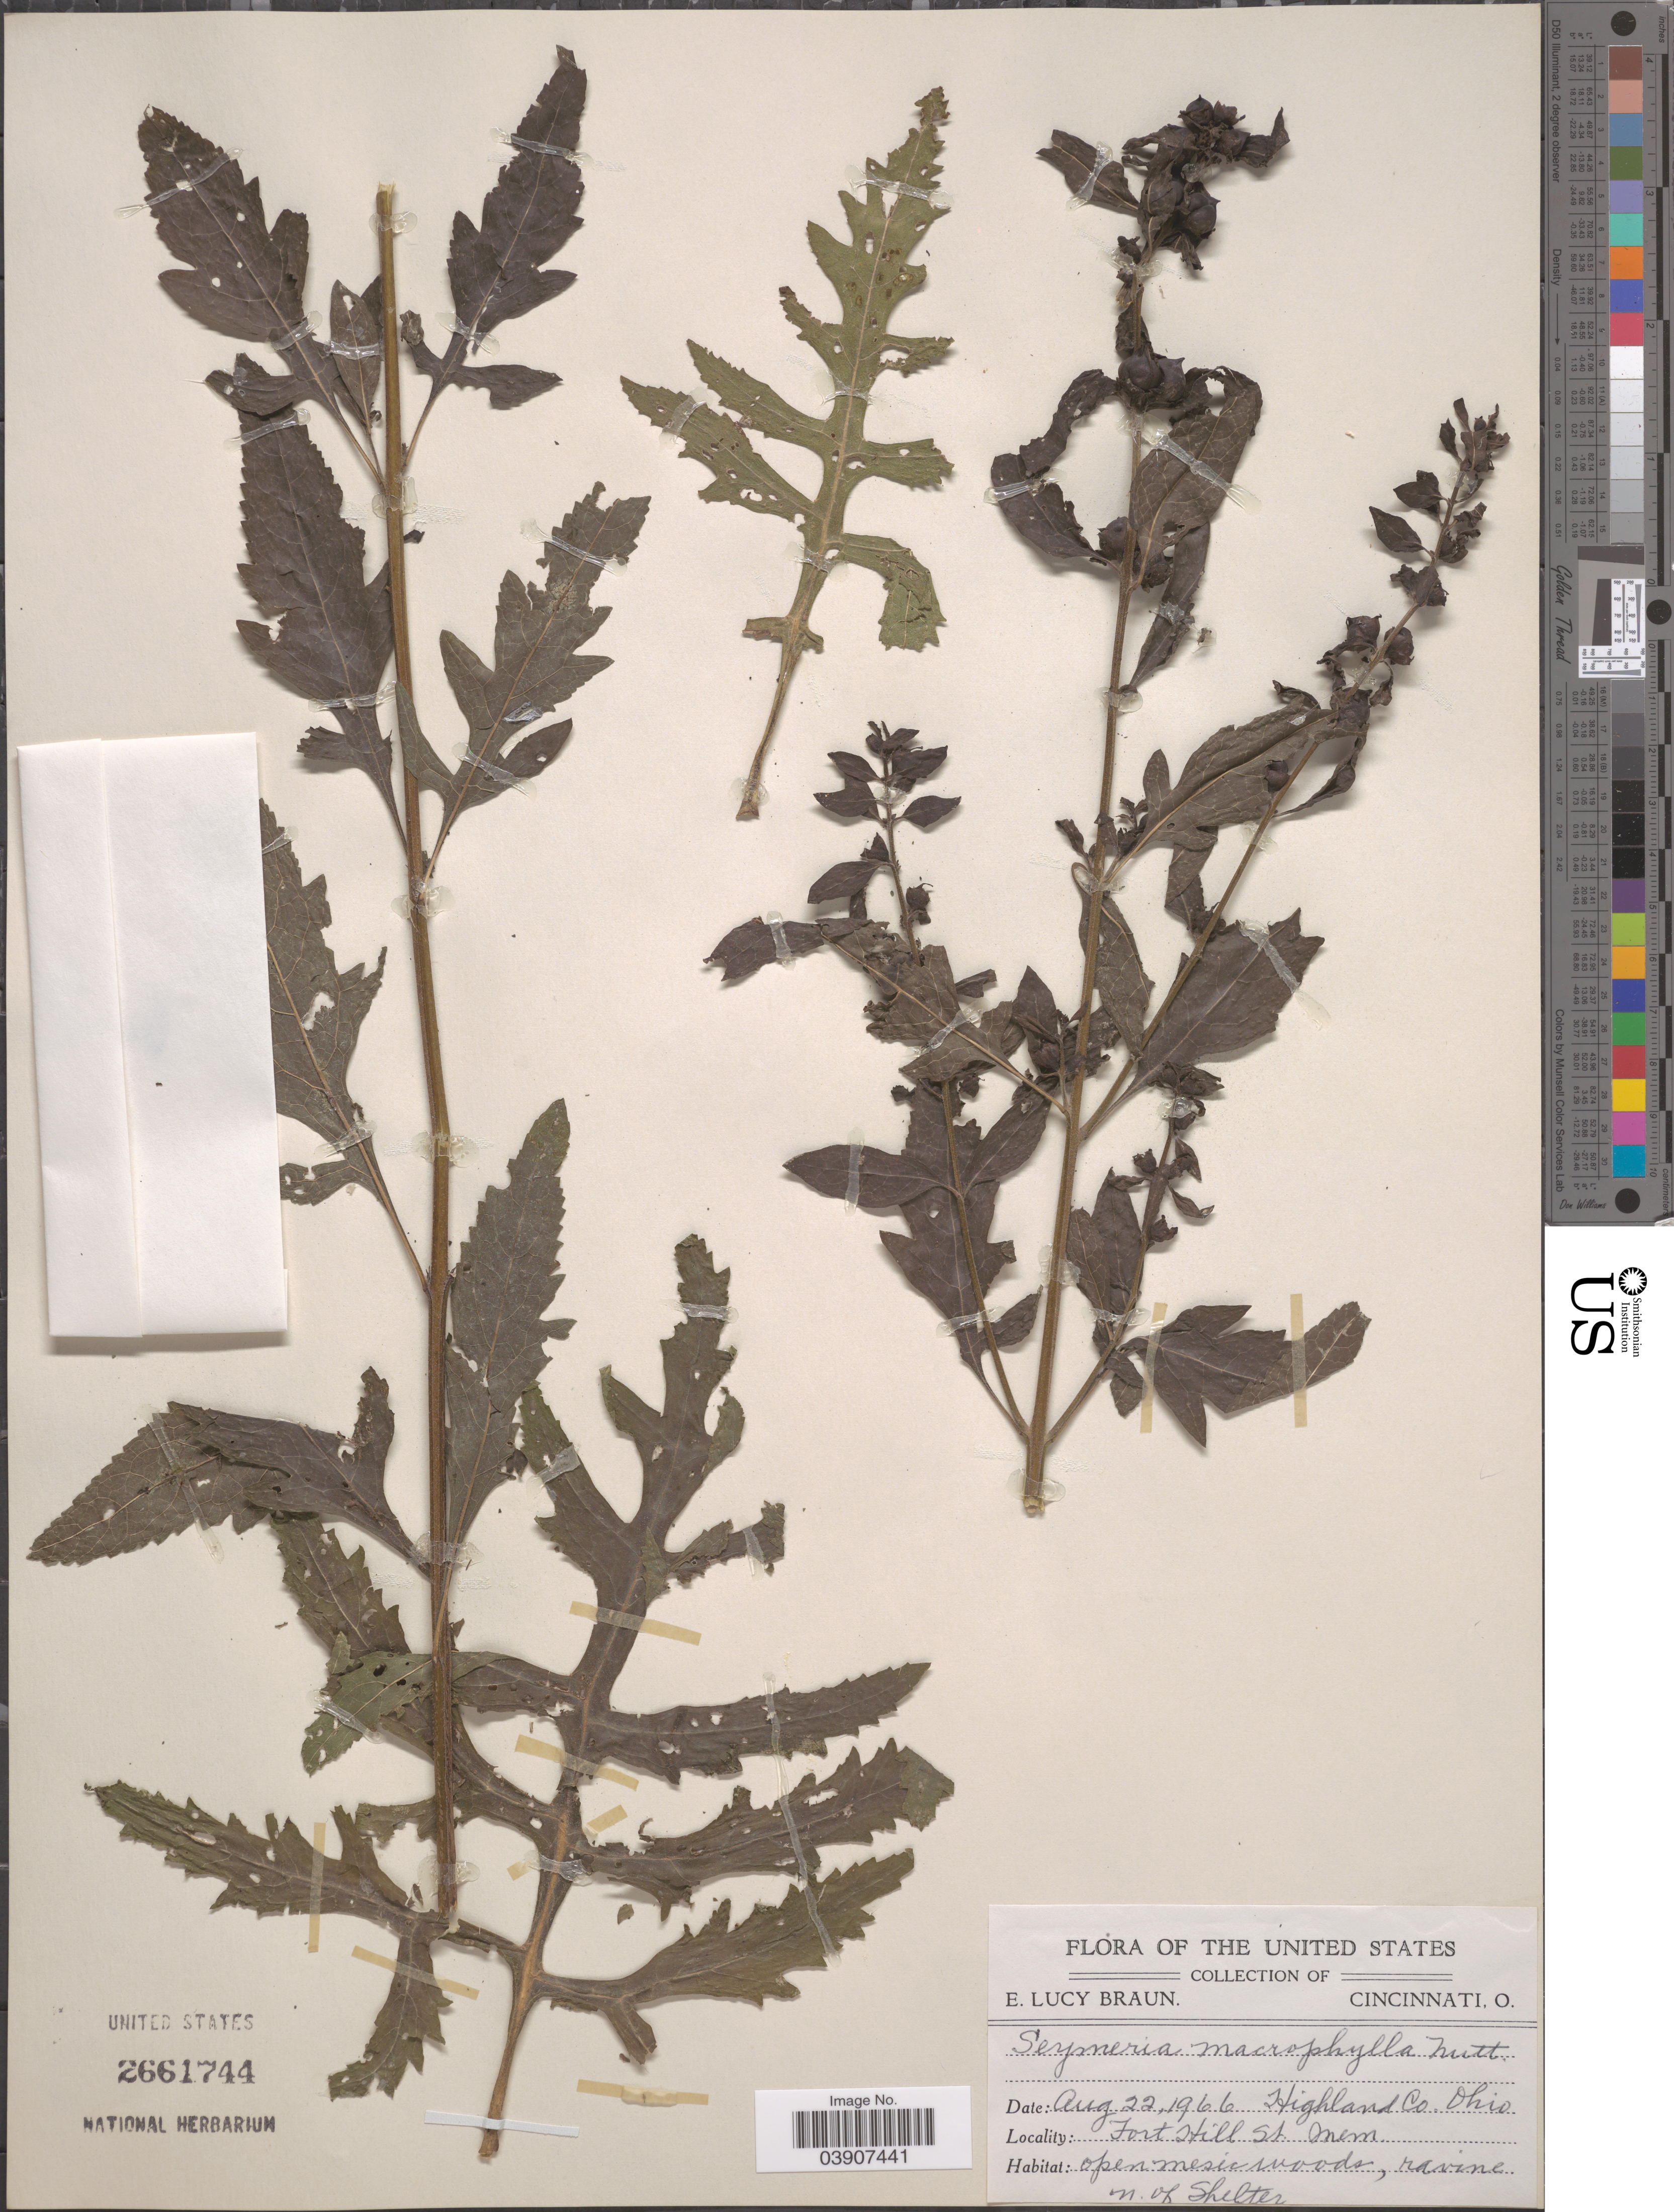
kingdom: Plantae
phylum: Tracheophyta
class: Magnoliopsida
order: Lamiales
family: Orobanchaceae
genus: Seymeria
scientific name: Seymeria macrophylla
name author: Nutt.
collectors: E. L. Braun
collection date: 1966-08-22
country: United States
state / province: Ohio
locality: Highland Co. Fort Hill St.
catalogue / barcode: US 2661744